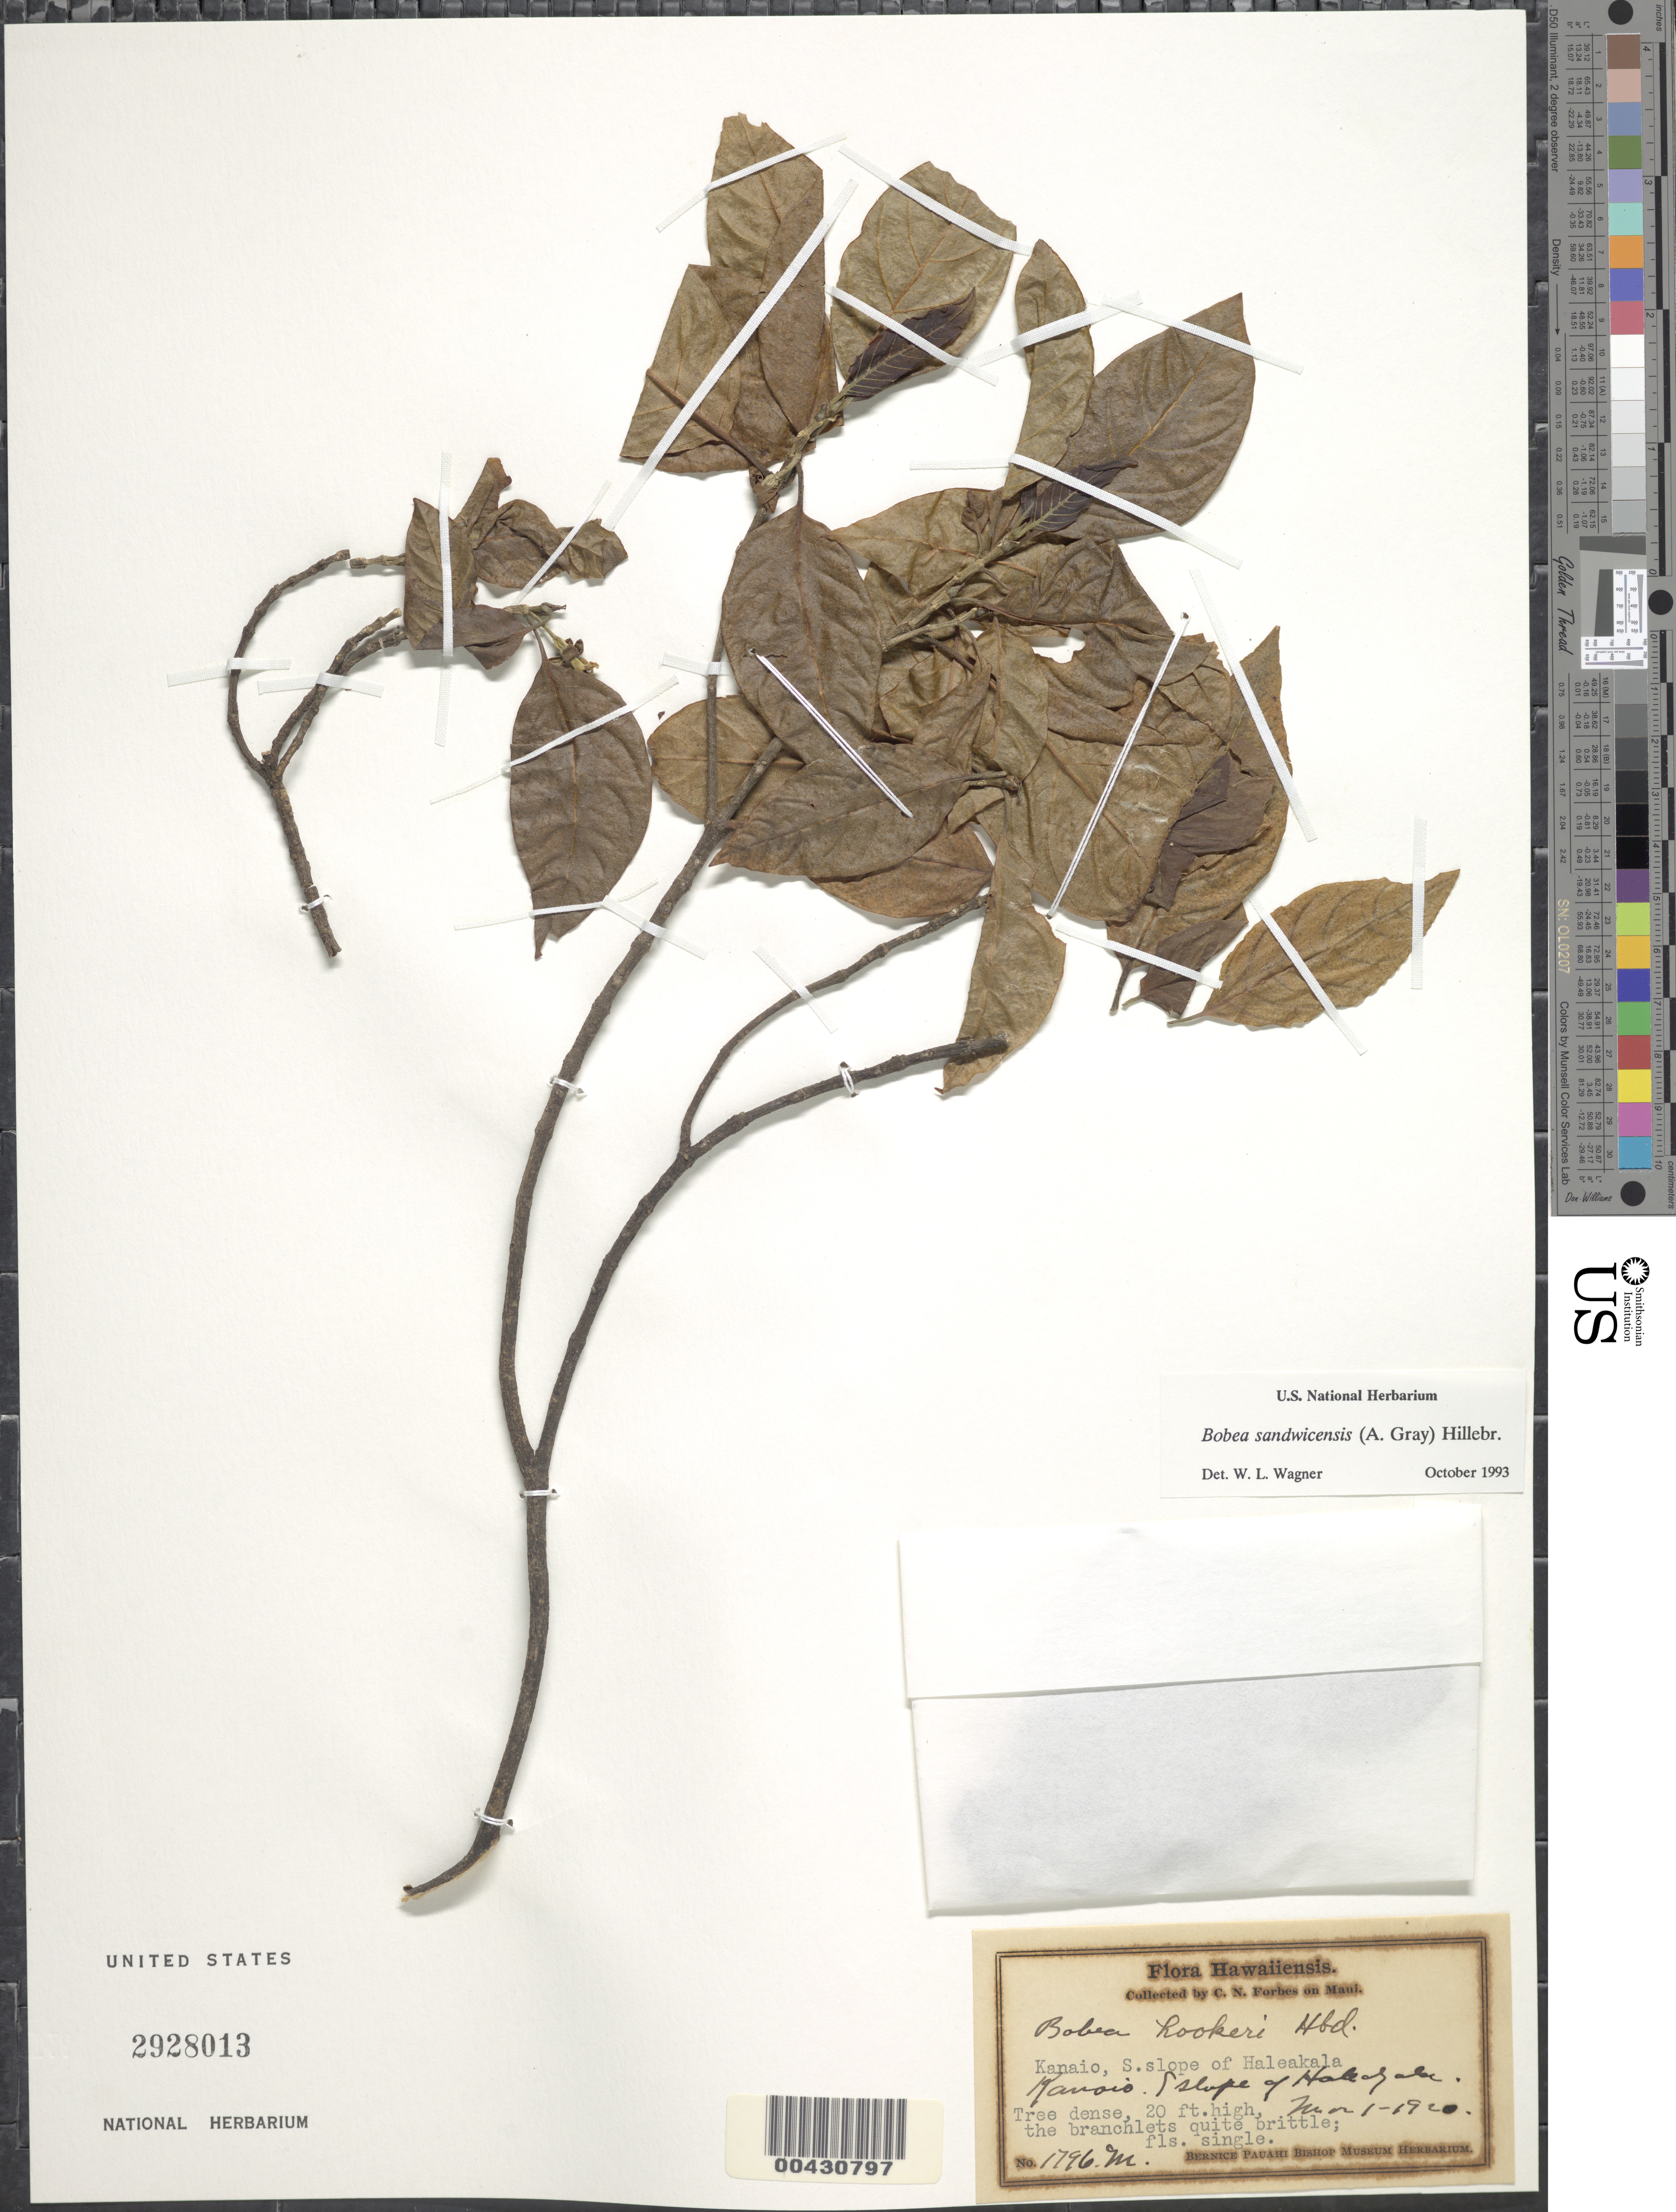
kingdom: Plantae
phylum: Tracheophyta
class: Magnoliopsida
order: Gentianales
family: Rubiaceae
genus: Bobea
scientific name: Bobea sandwicensis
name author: (A. Gray) Hillebr.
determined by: Wagner, W. L., (BOT), Smithsonian Institution - National Museum of Natural History (UNITED STATES)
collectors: C. N. Forbes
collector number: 1796.M.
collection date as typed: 1 Mar 1920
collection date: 1920-03-01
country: United States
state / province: Hawaii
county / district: Maui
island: Maui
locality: Kanaio, S slope of Haleakala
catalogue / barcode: US 2928013